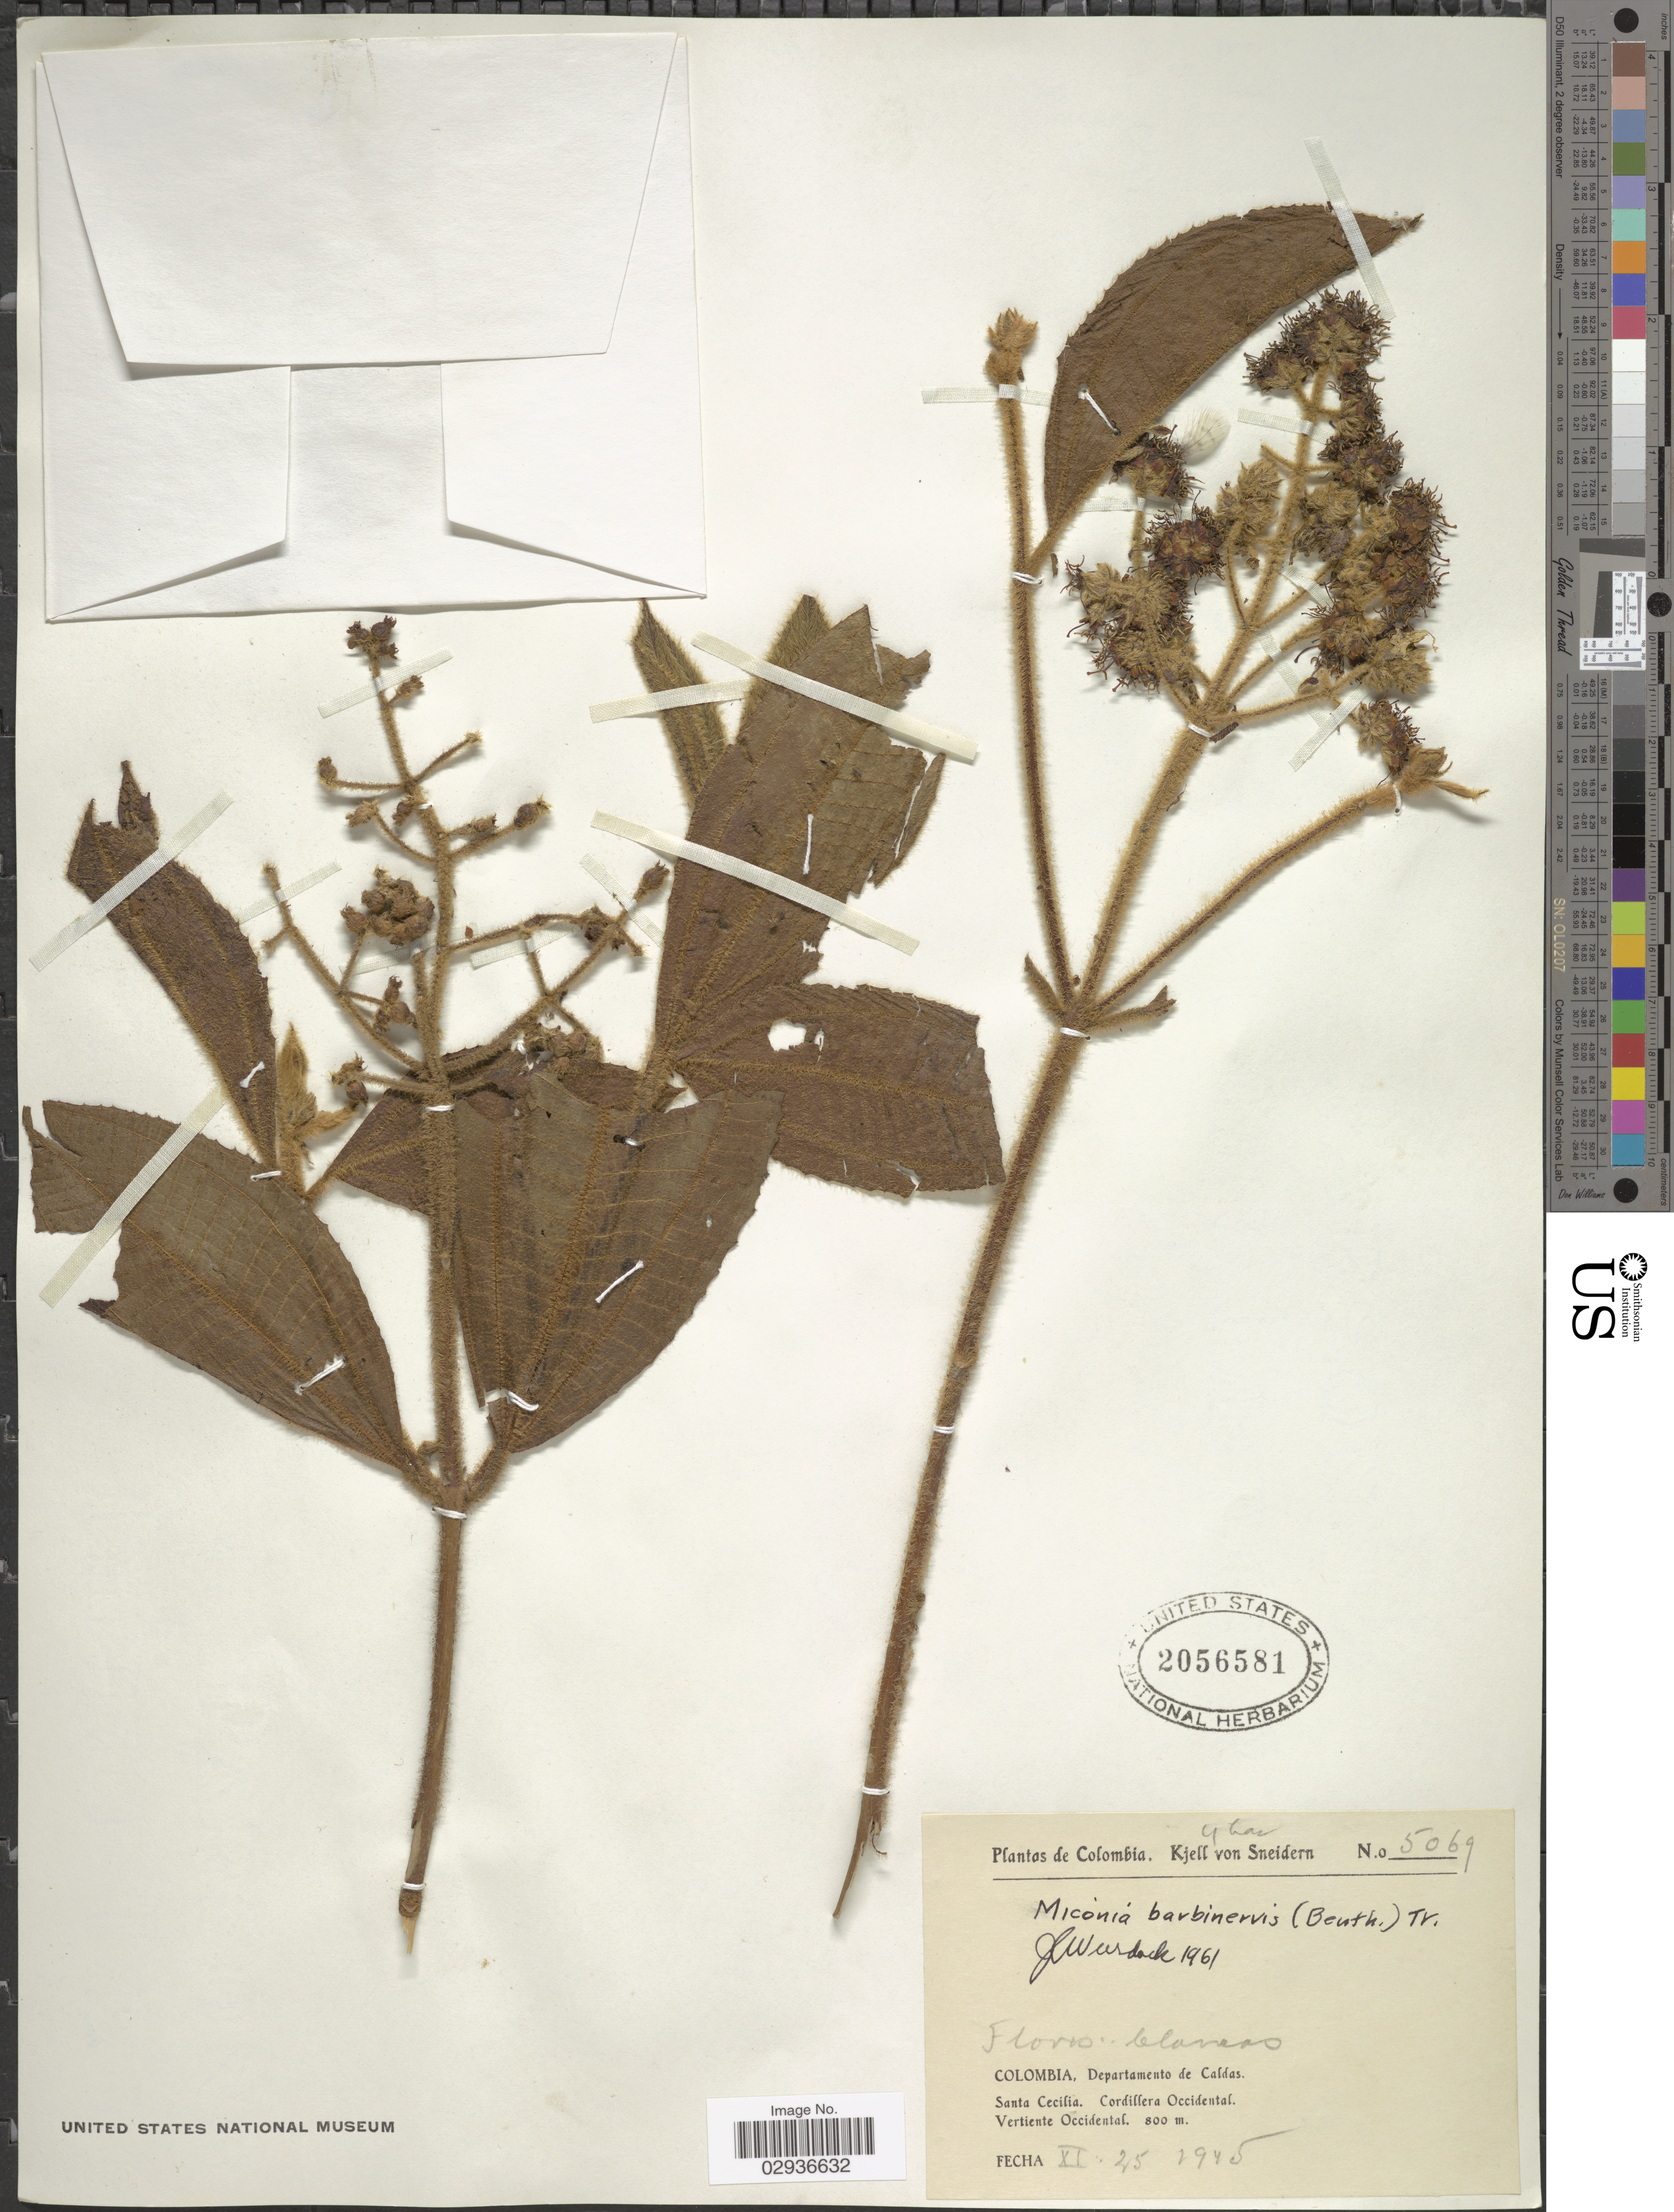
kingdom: Plantae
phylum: Tracheophyta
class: Magnoliopsida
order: Myrtales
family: Melastomataceae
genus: Miconia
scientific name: Miconia barbinervis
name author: (Benth.) Triana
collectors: K. von Sneidern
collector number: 5069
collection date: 1945-11-25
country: Colombia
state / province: Caldas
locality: Departamento de Caldas, Santa Cecilia. Cordillera Occidental. Vertiente Occidental.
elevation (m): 800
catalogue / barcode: US 2056581